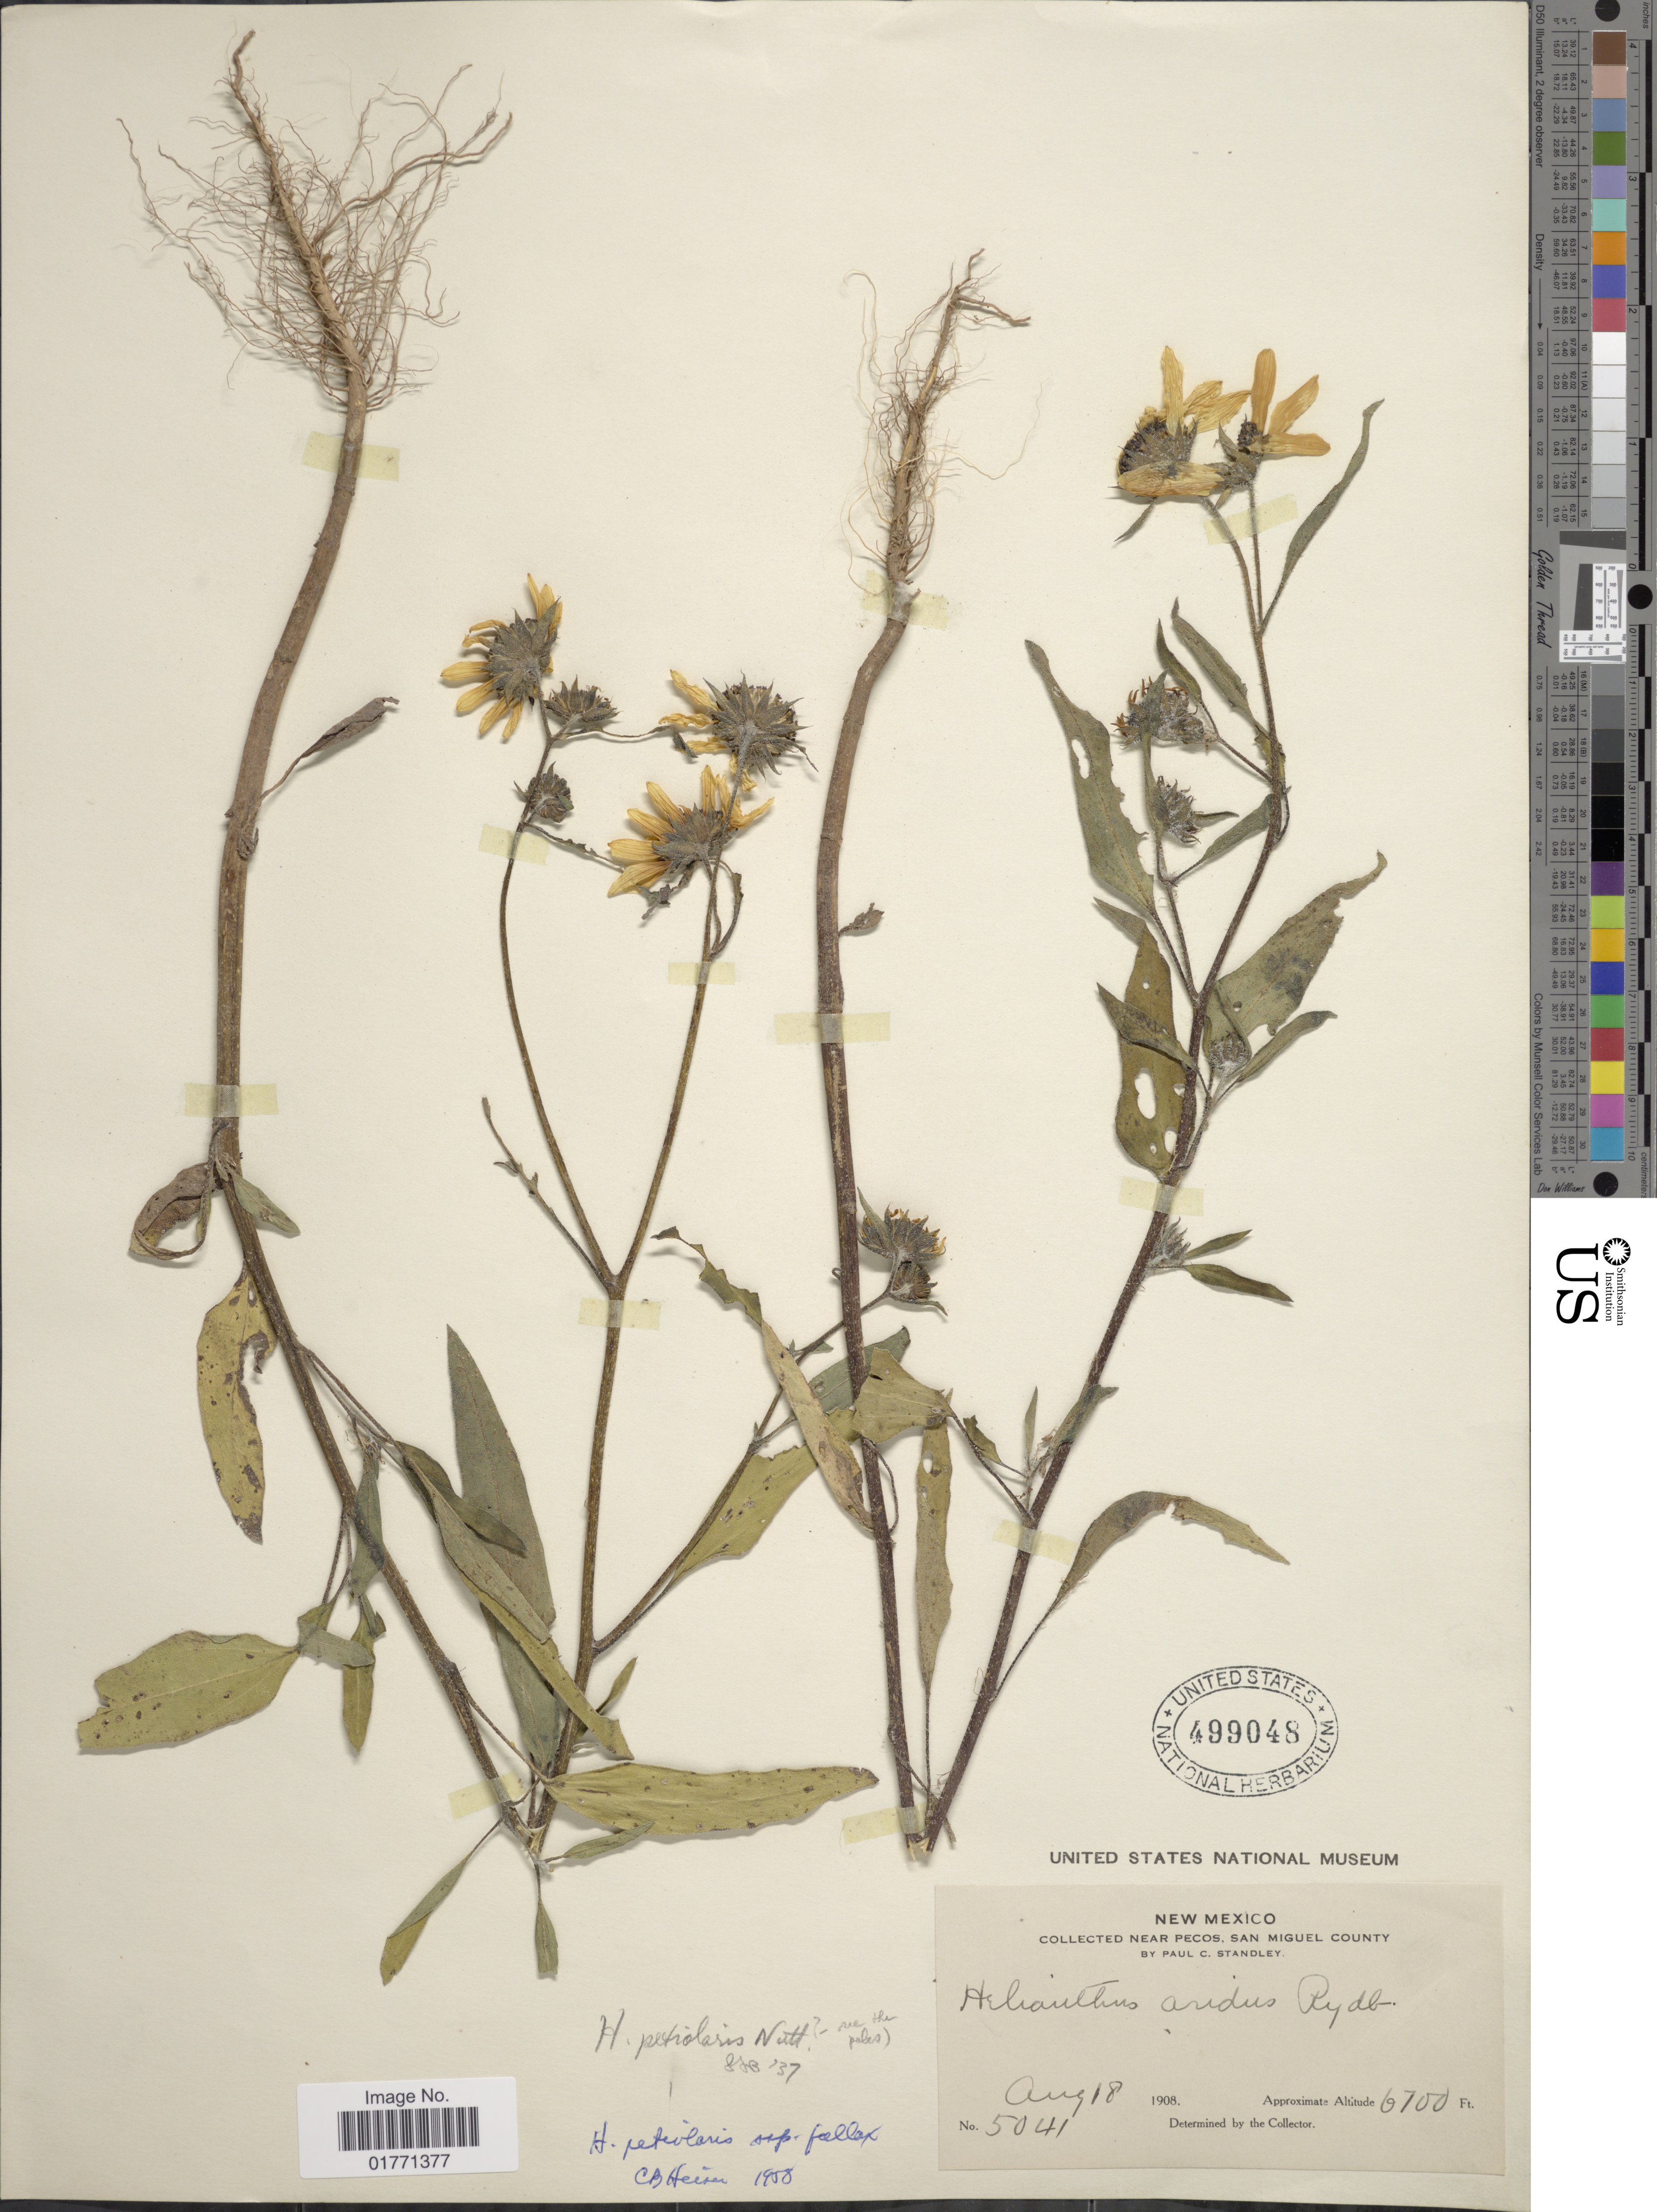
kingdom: Plantae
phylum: Tracheophyta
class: Magnoliopsida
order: Asterales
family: Asteraceae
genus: Helianthus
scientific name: Helianthus petiolaris subsp. fallax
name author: Heiser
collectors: P. C. Standley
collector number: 5041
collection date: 1908-08-18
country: United States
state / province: New Mexico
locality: Near Pecos, San Miguel County.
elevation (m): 2042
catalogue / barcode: US 499048